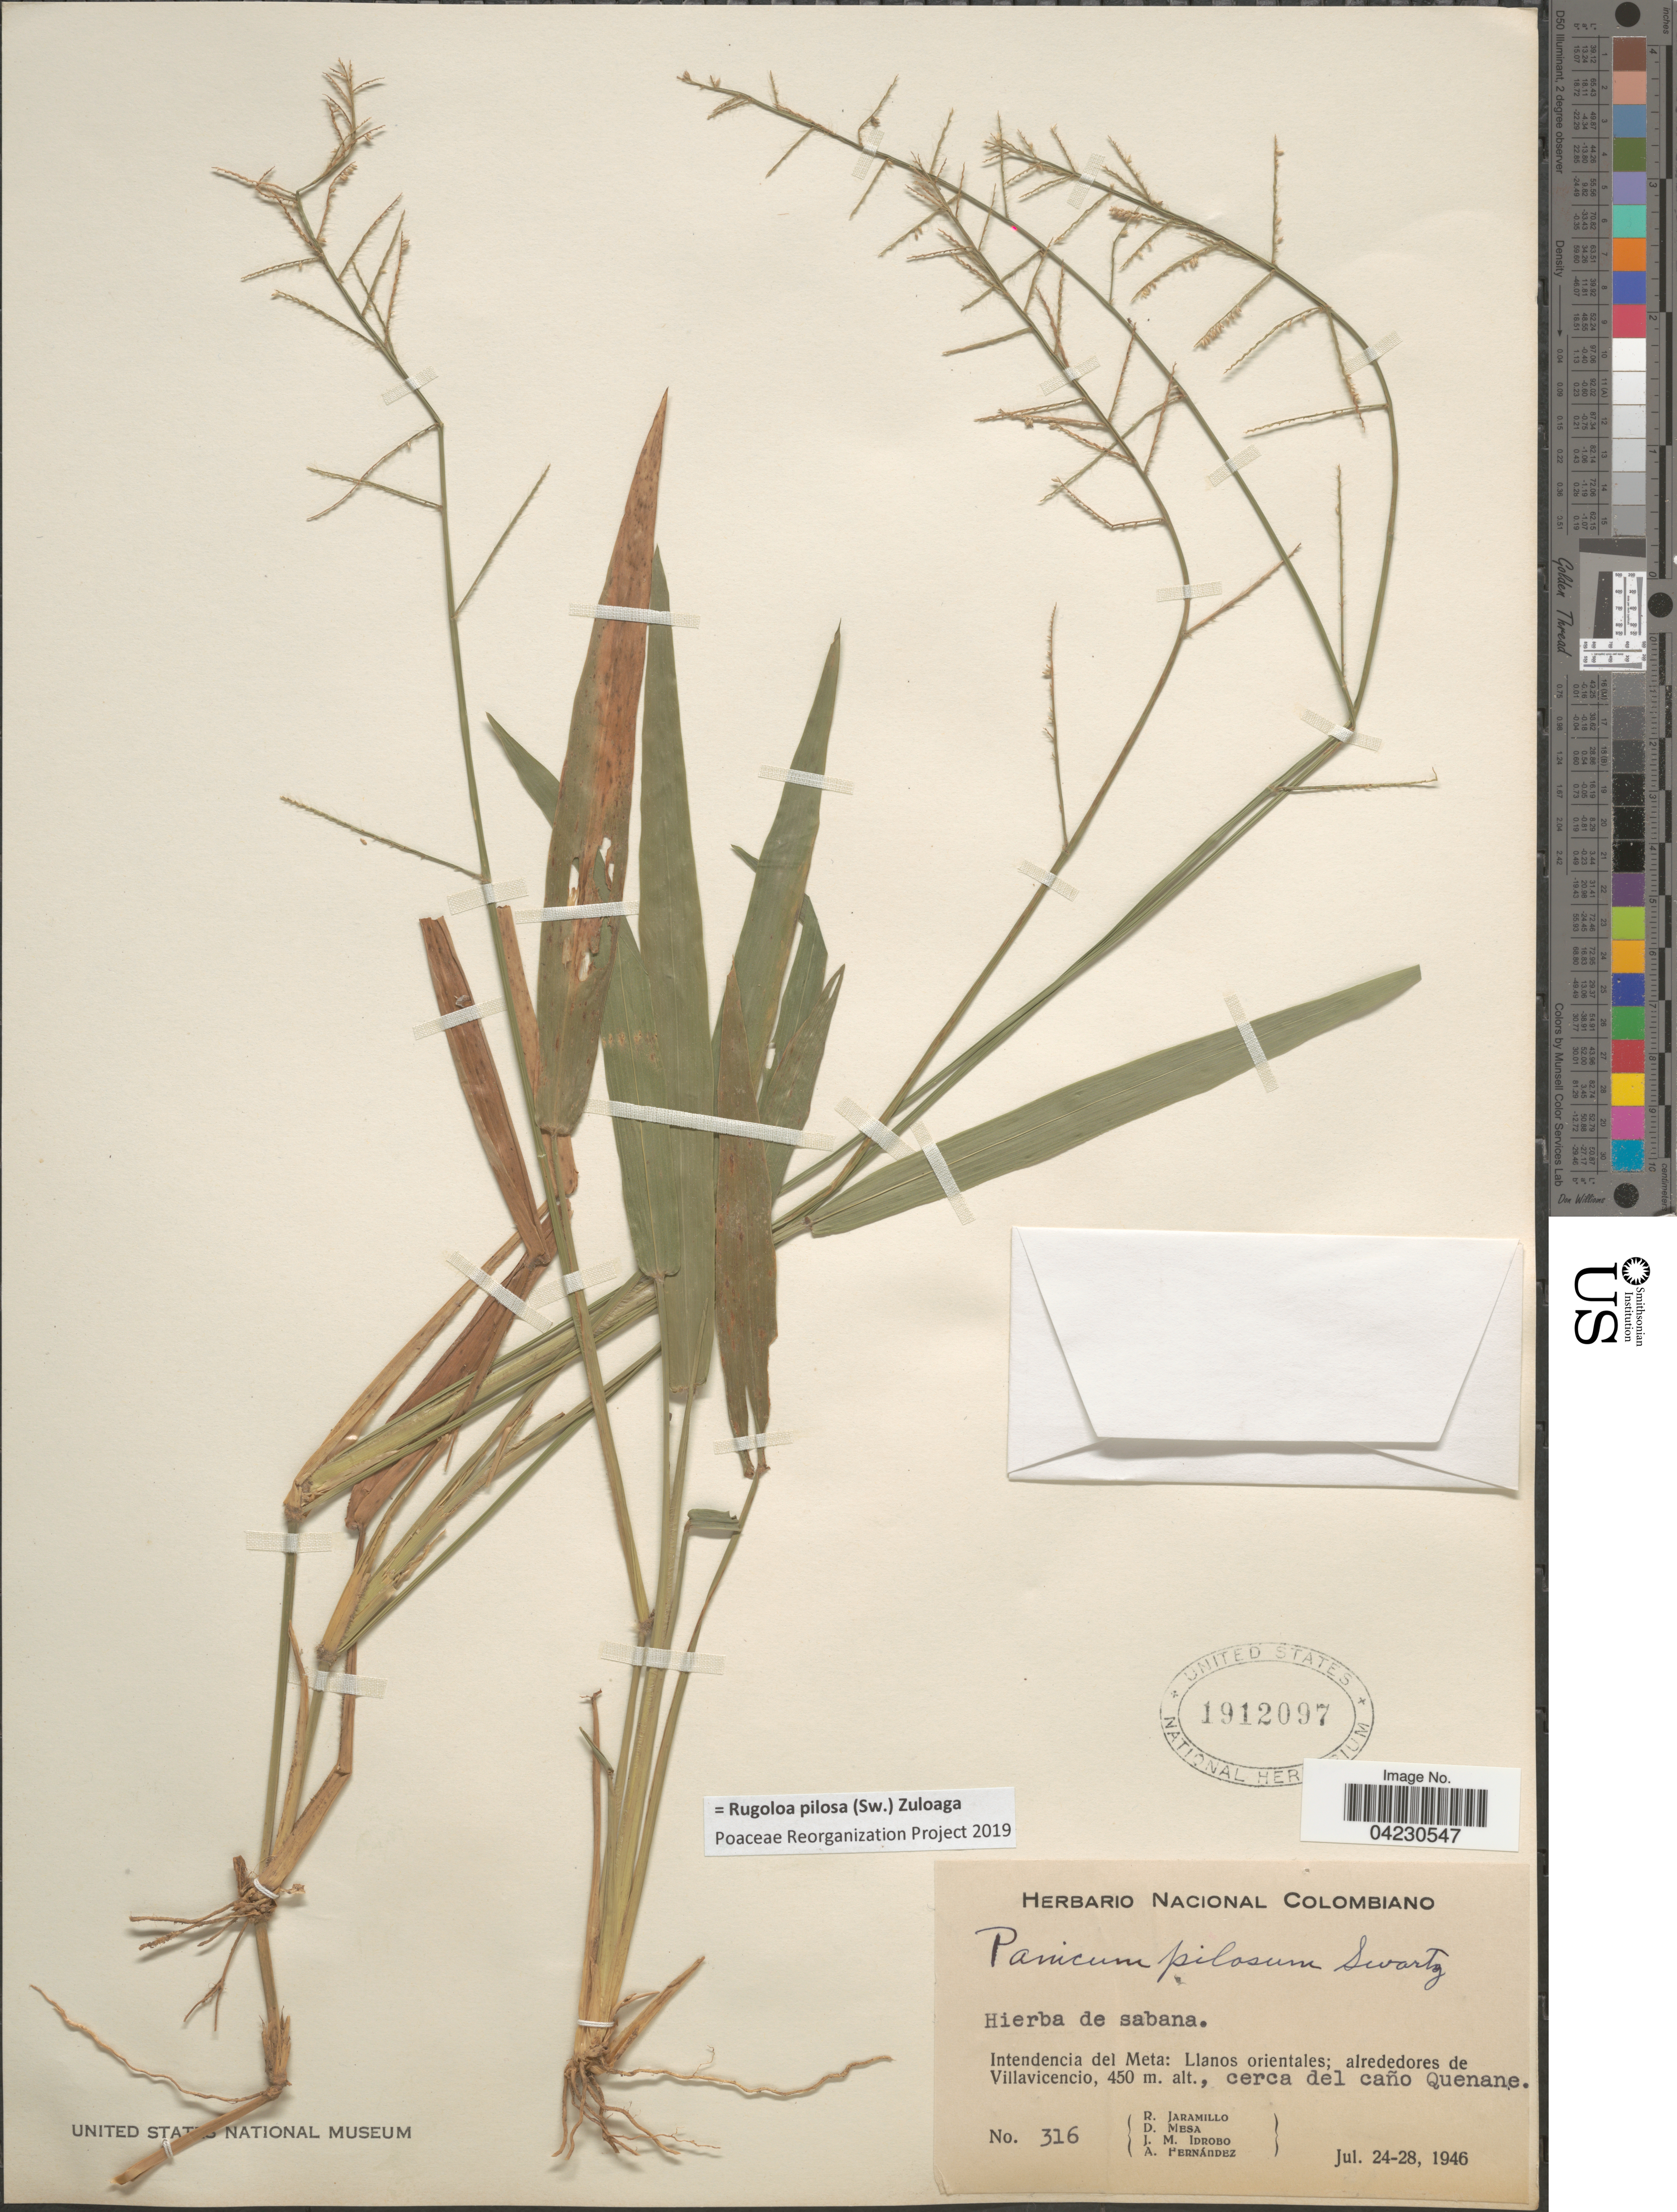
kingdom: Plantae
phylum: Tracheophyta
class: Liliopsida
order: Poales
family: Poaceae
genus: Rugoloa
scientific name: Rugoloa pilosa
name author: (Sw.) Zuloaga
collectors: R. Jaramillo, D. Mesa, J. M. Idrobo & A. Fernández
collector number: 316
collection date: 1946-07-24/1946-07-28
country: Colombia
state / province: Meta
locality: Intendencia del Meta: Llanos orientales; alrededores de Villavicencio, cerca del caño Quenane.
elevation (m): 450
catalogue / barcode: US 1912097